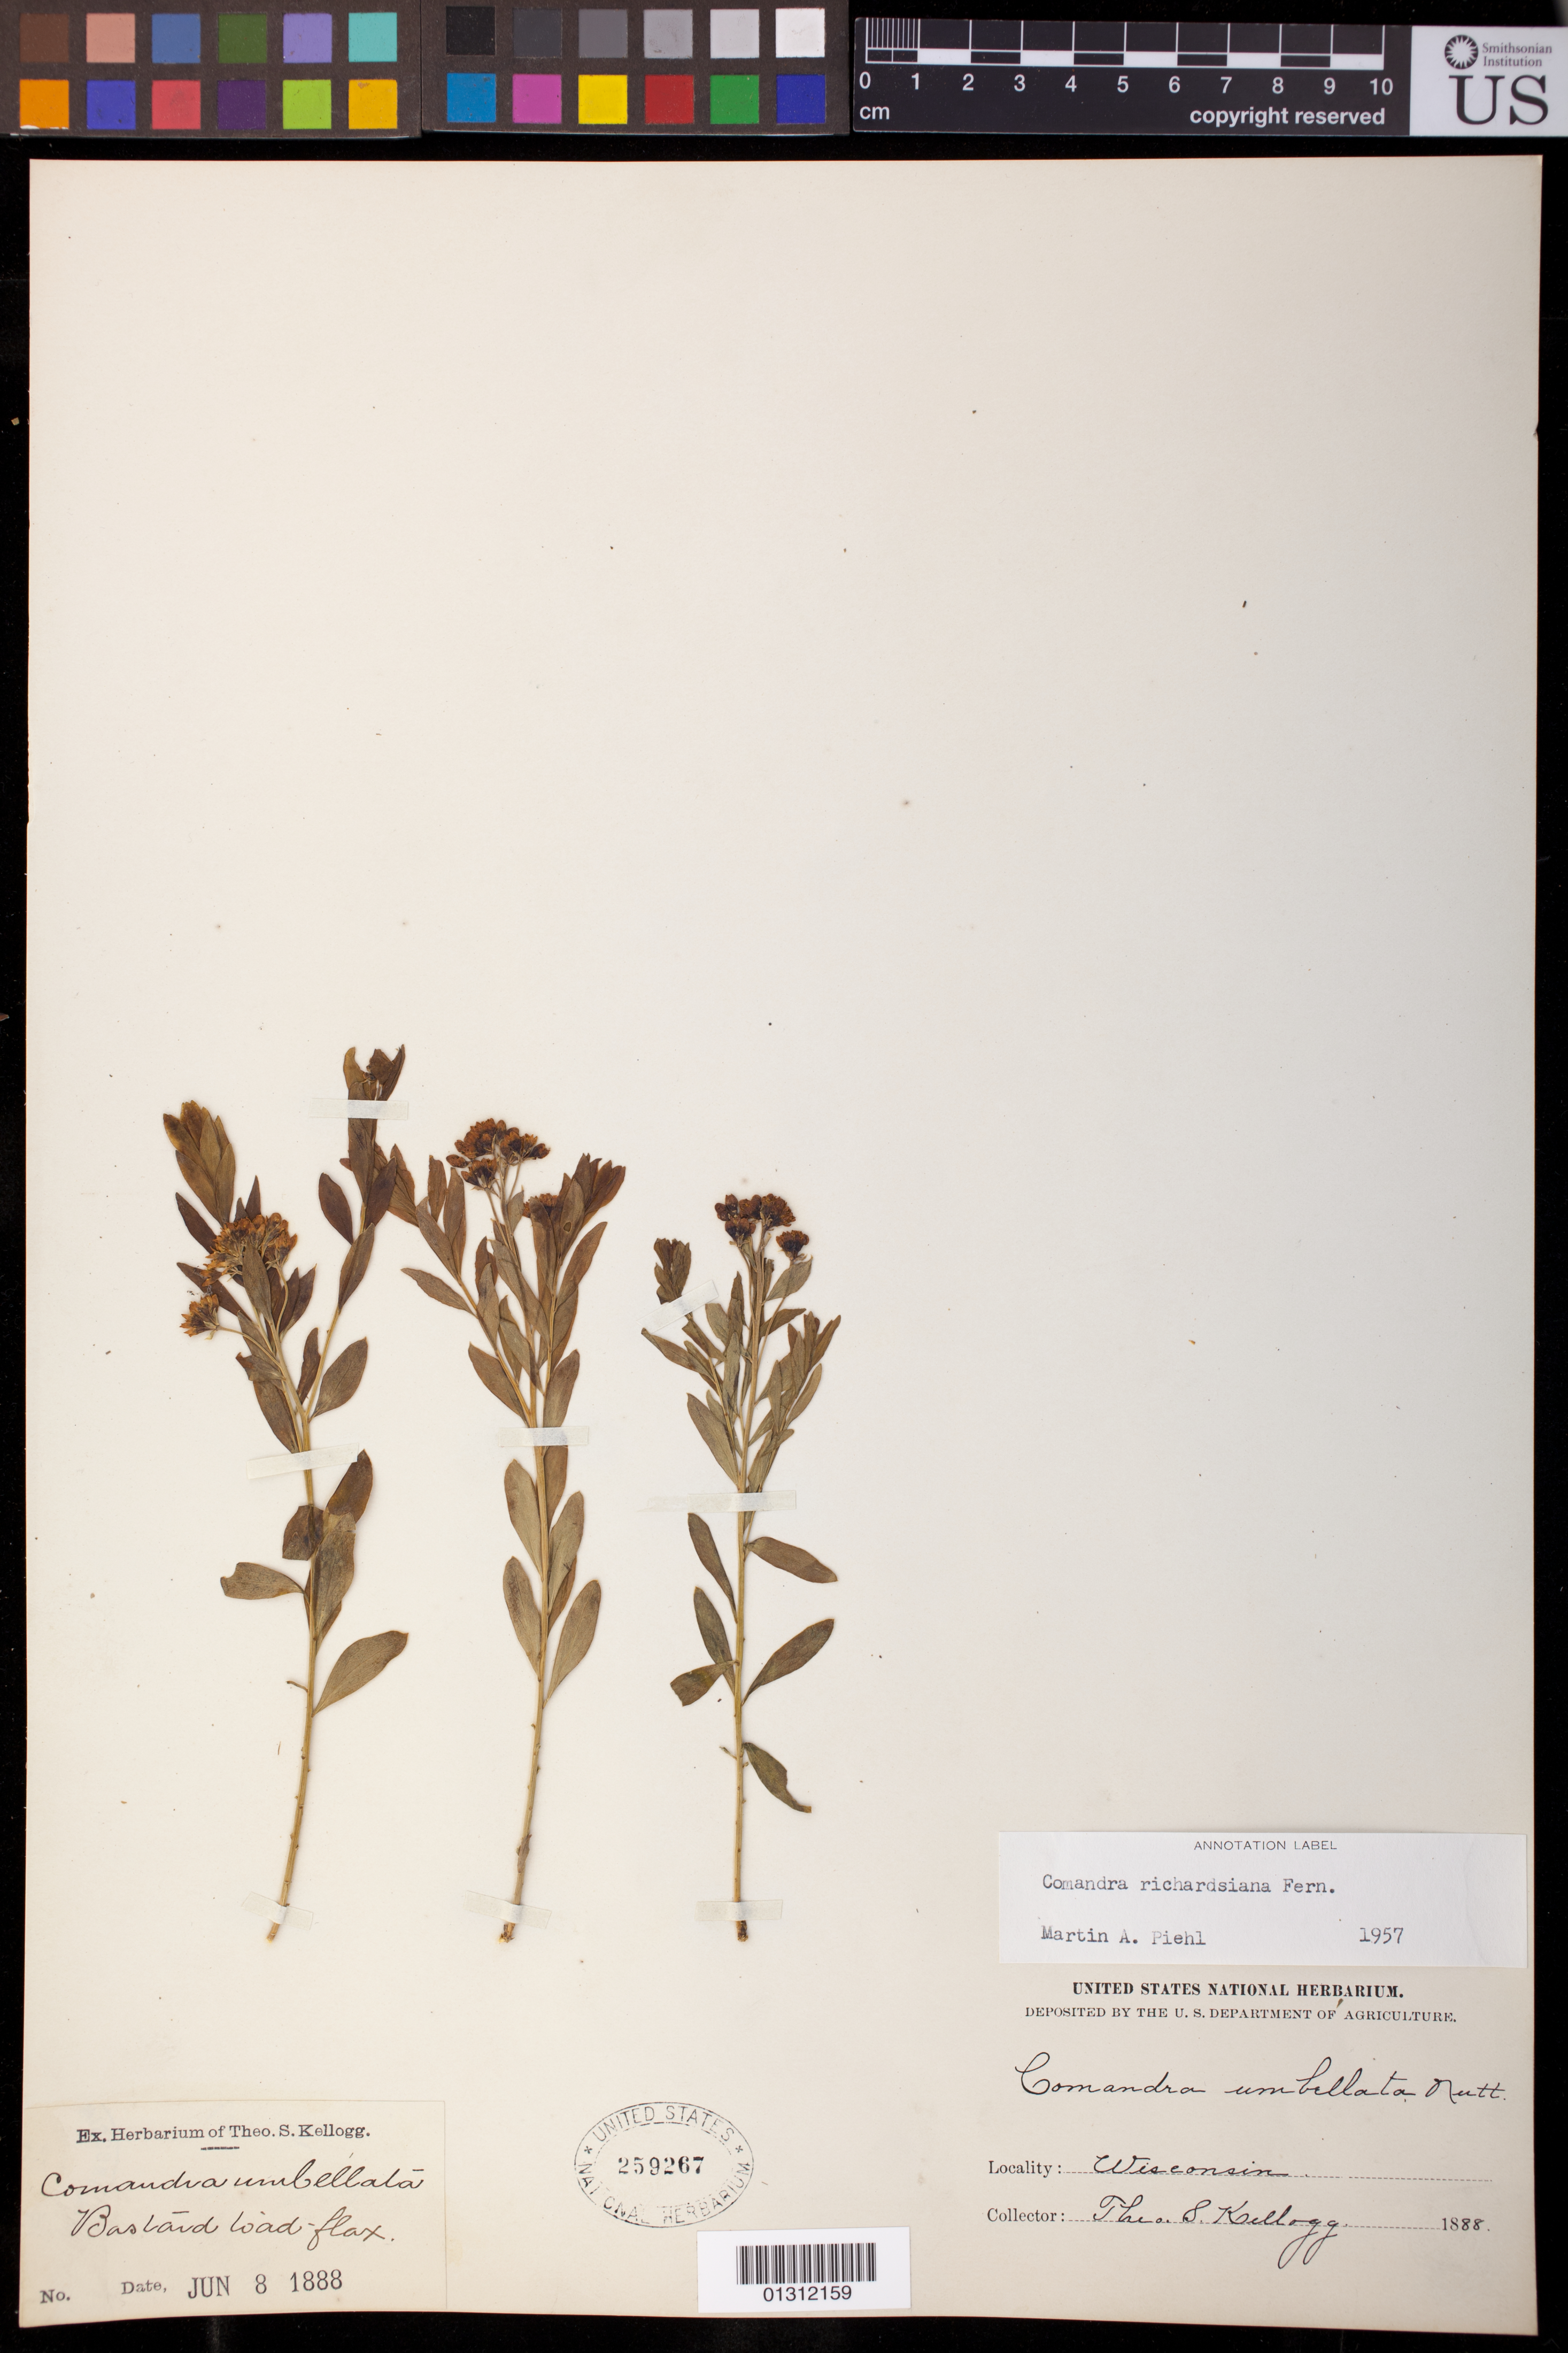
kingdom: Plantae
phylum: Tracheophyta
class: Magnoliopsida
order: Santalales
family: Comandraceae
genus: Comandra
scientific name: Comandra richardsiana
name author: Fernald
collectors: T. S. Kellogg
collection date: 1888-06-08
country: United States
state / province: Wisconsin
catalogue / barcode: US 259267